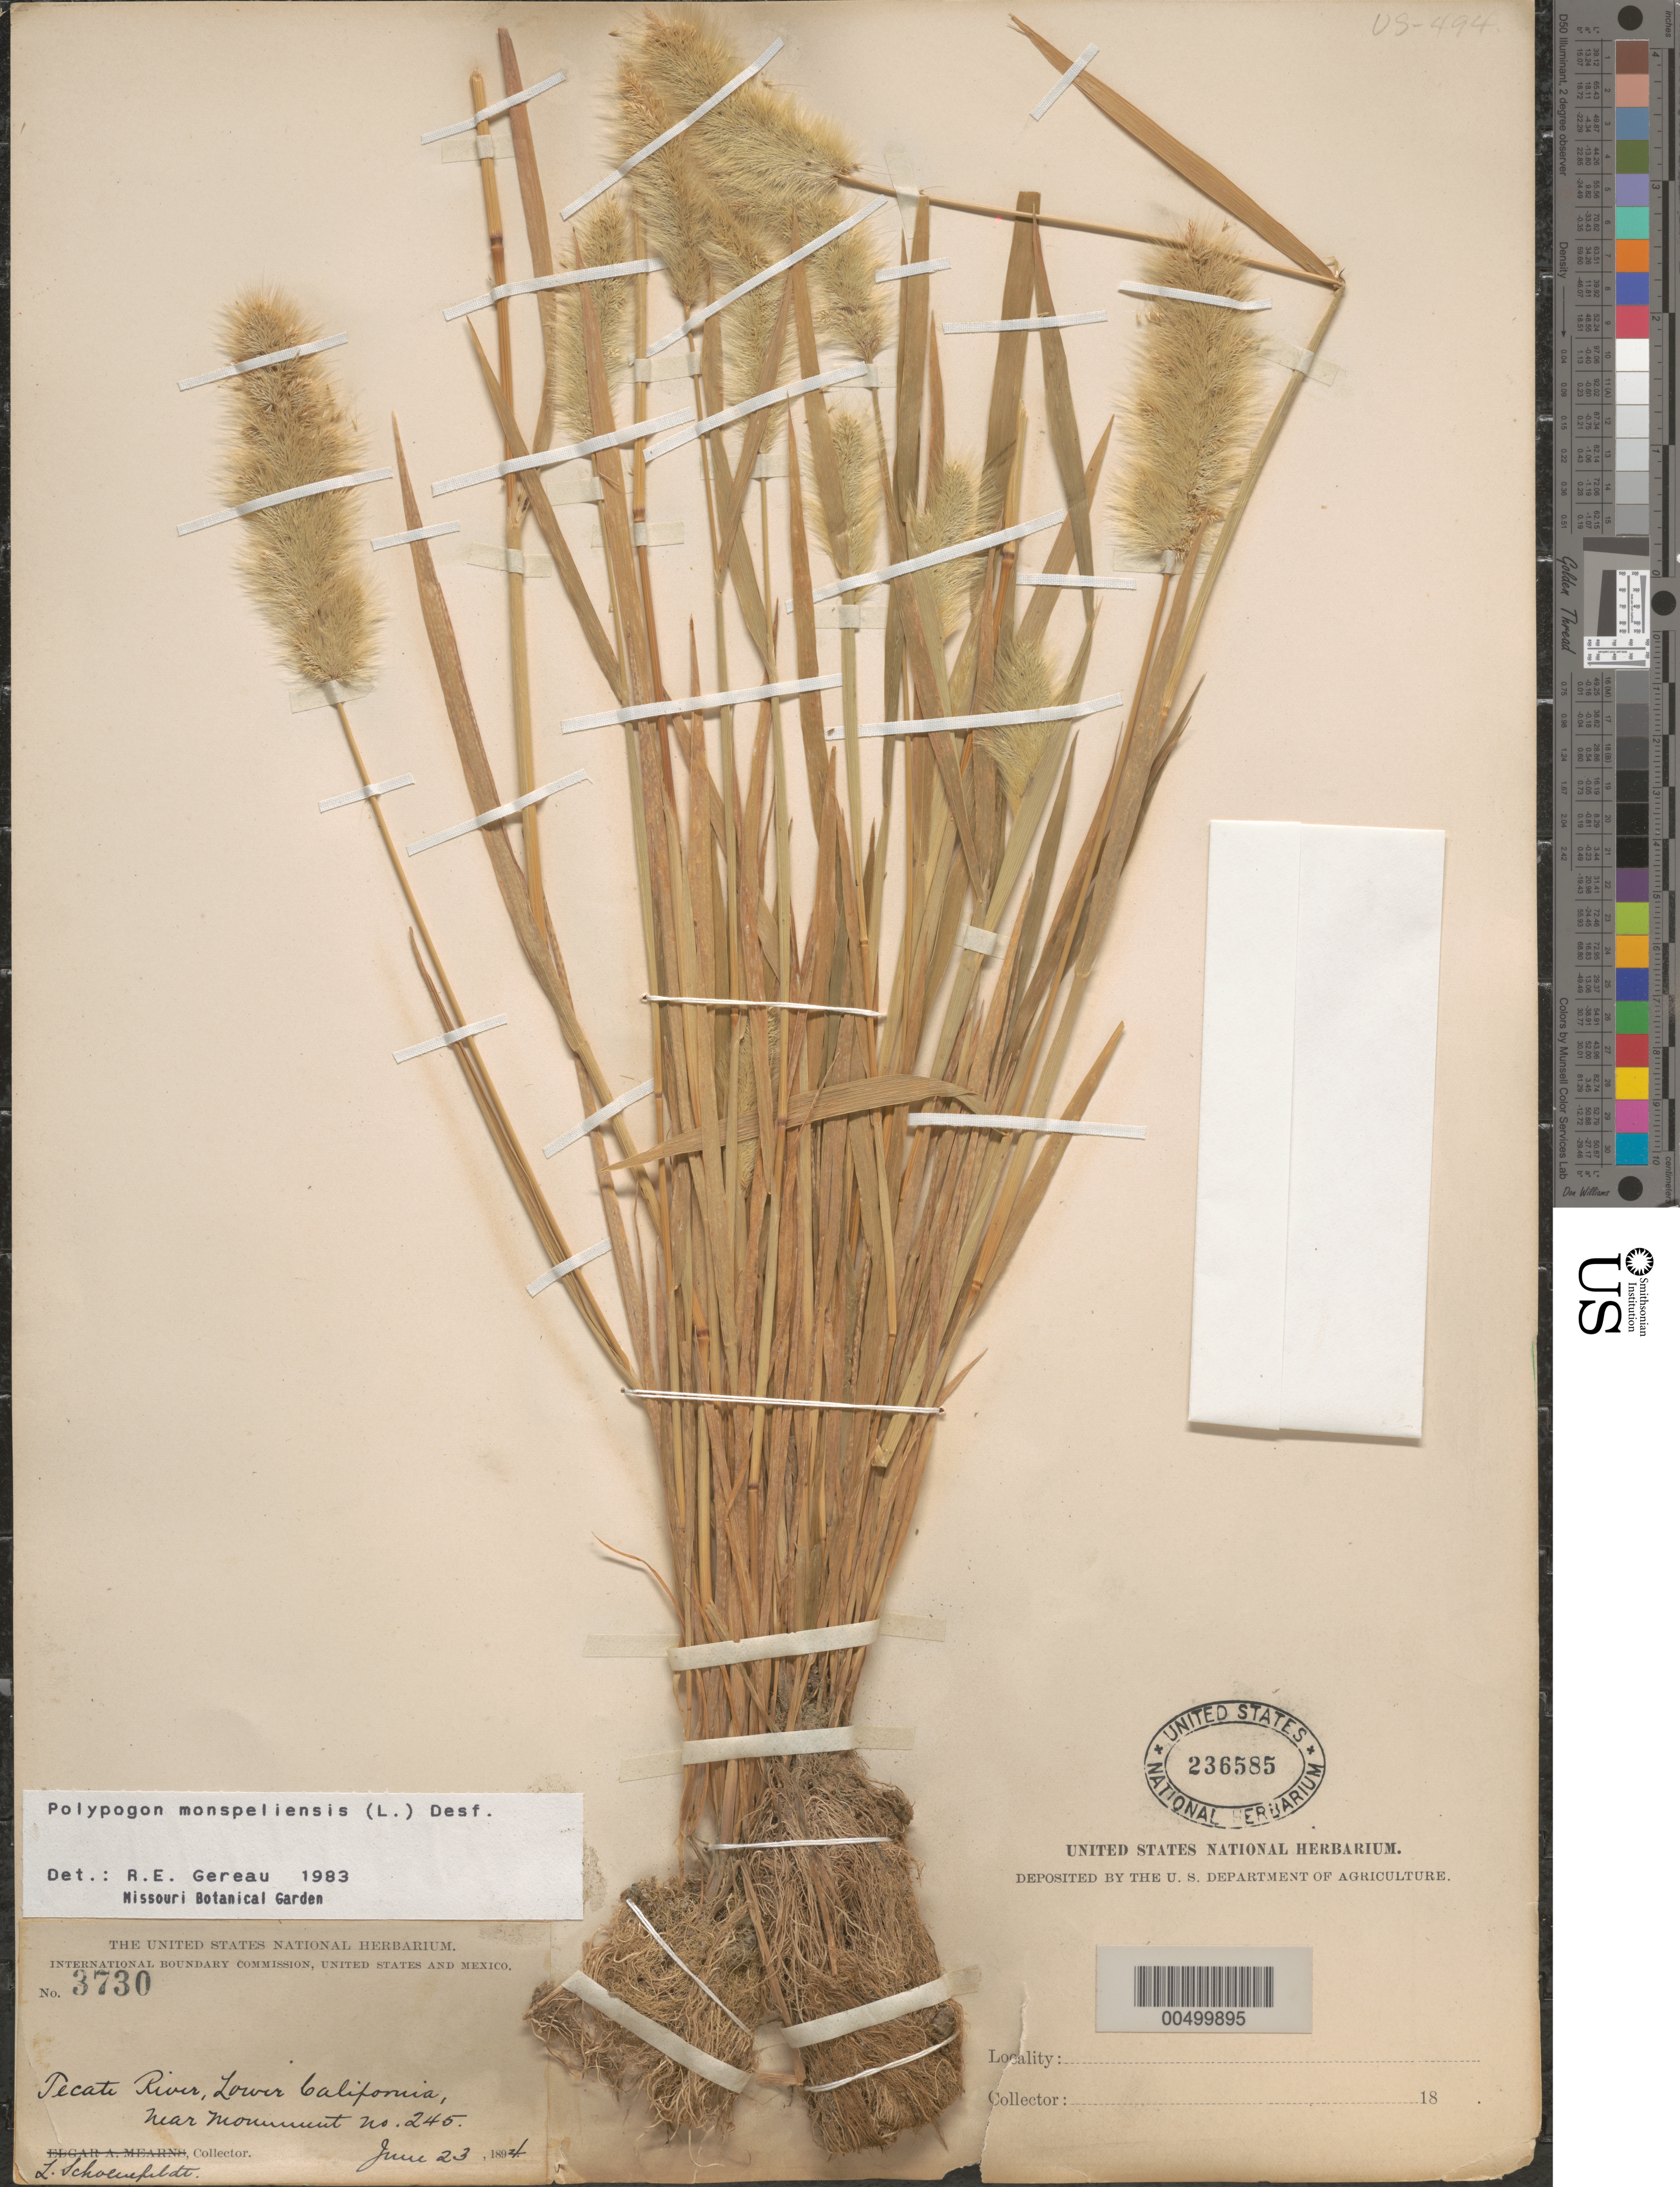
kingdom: Plantae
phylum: Tracheophyta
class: Liliopsida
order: Poales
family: Poaceae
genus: Polypogon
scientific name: Polypogon monspeliensis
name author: (L.) Desf.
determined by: Gereau, R. E.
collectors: L. Schoenfeldt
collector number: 3730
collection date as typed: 23 Jun 1894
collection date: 1894-06-23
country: Mexico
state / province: Baja California Norte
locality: Tecate River, near Monument no 245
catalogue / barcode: US 236585